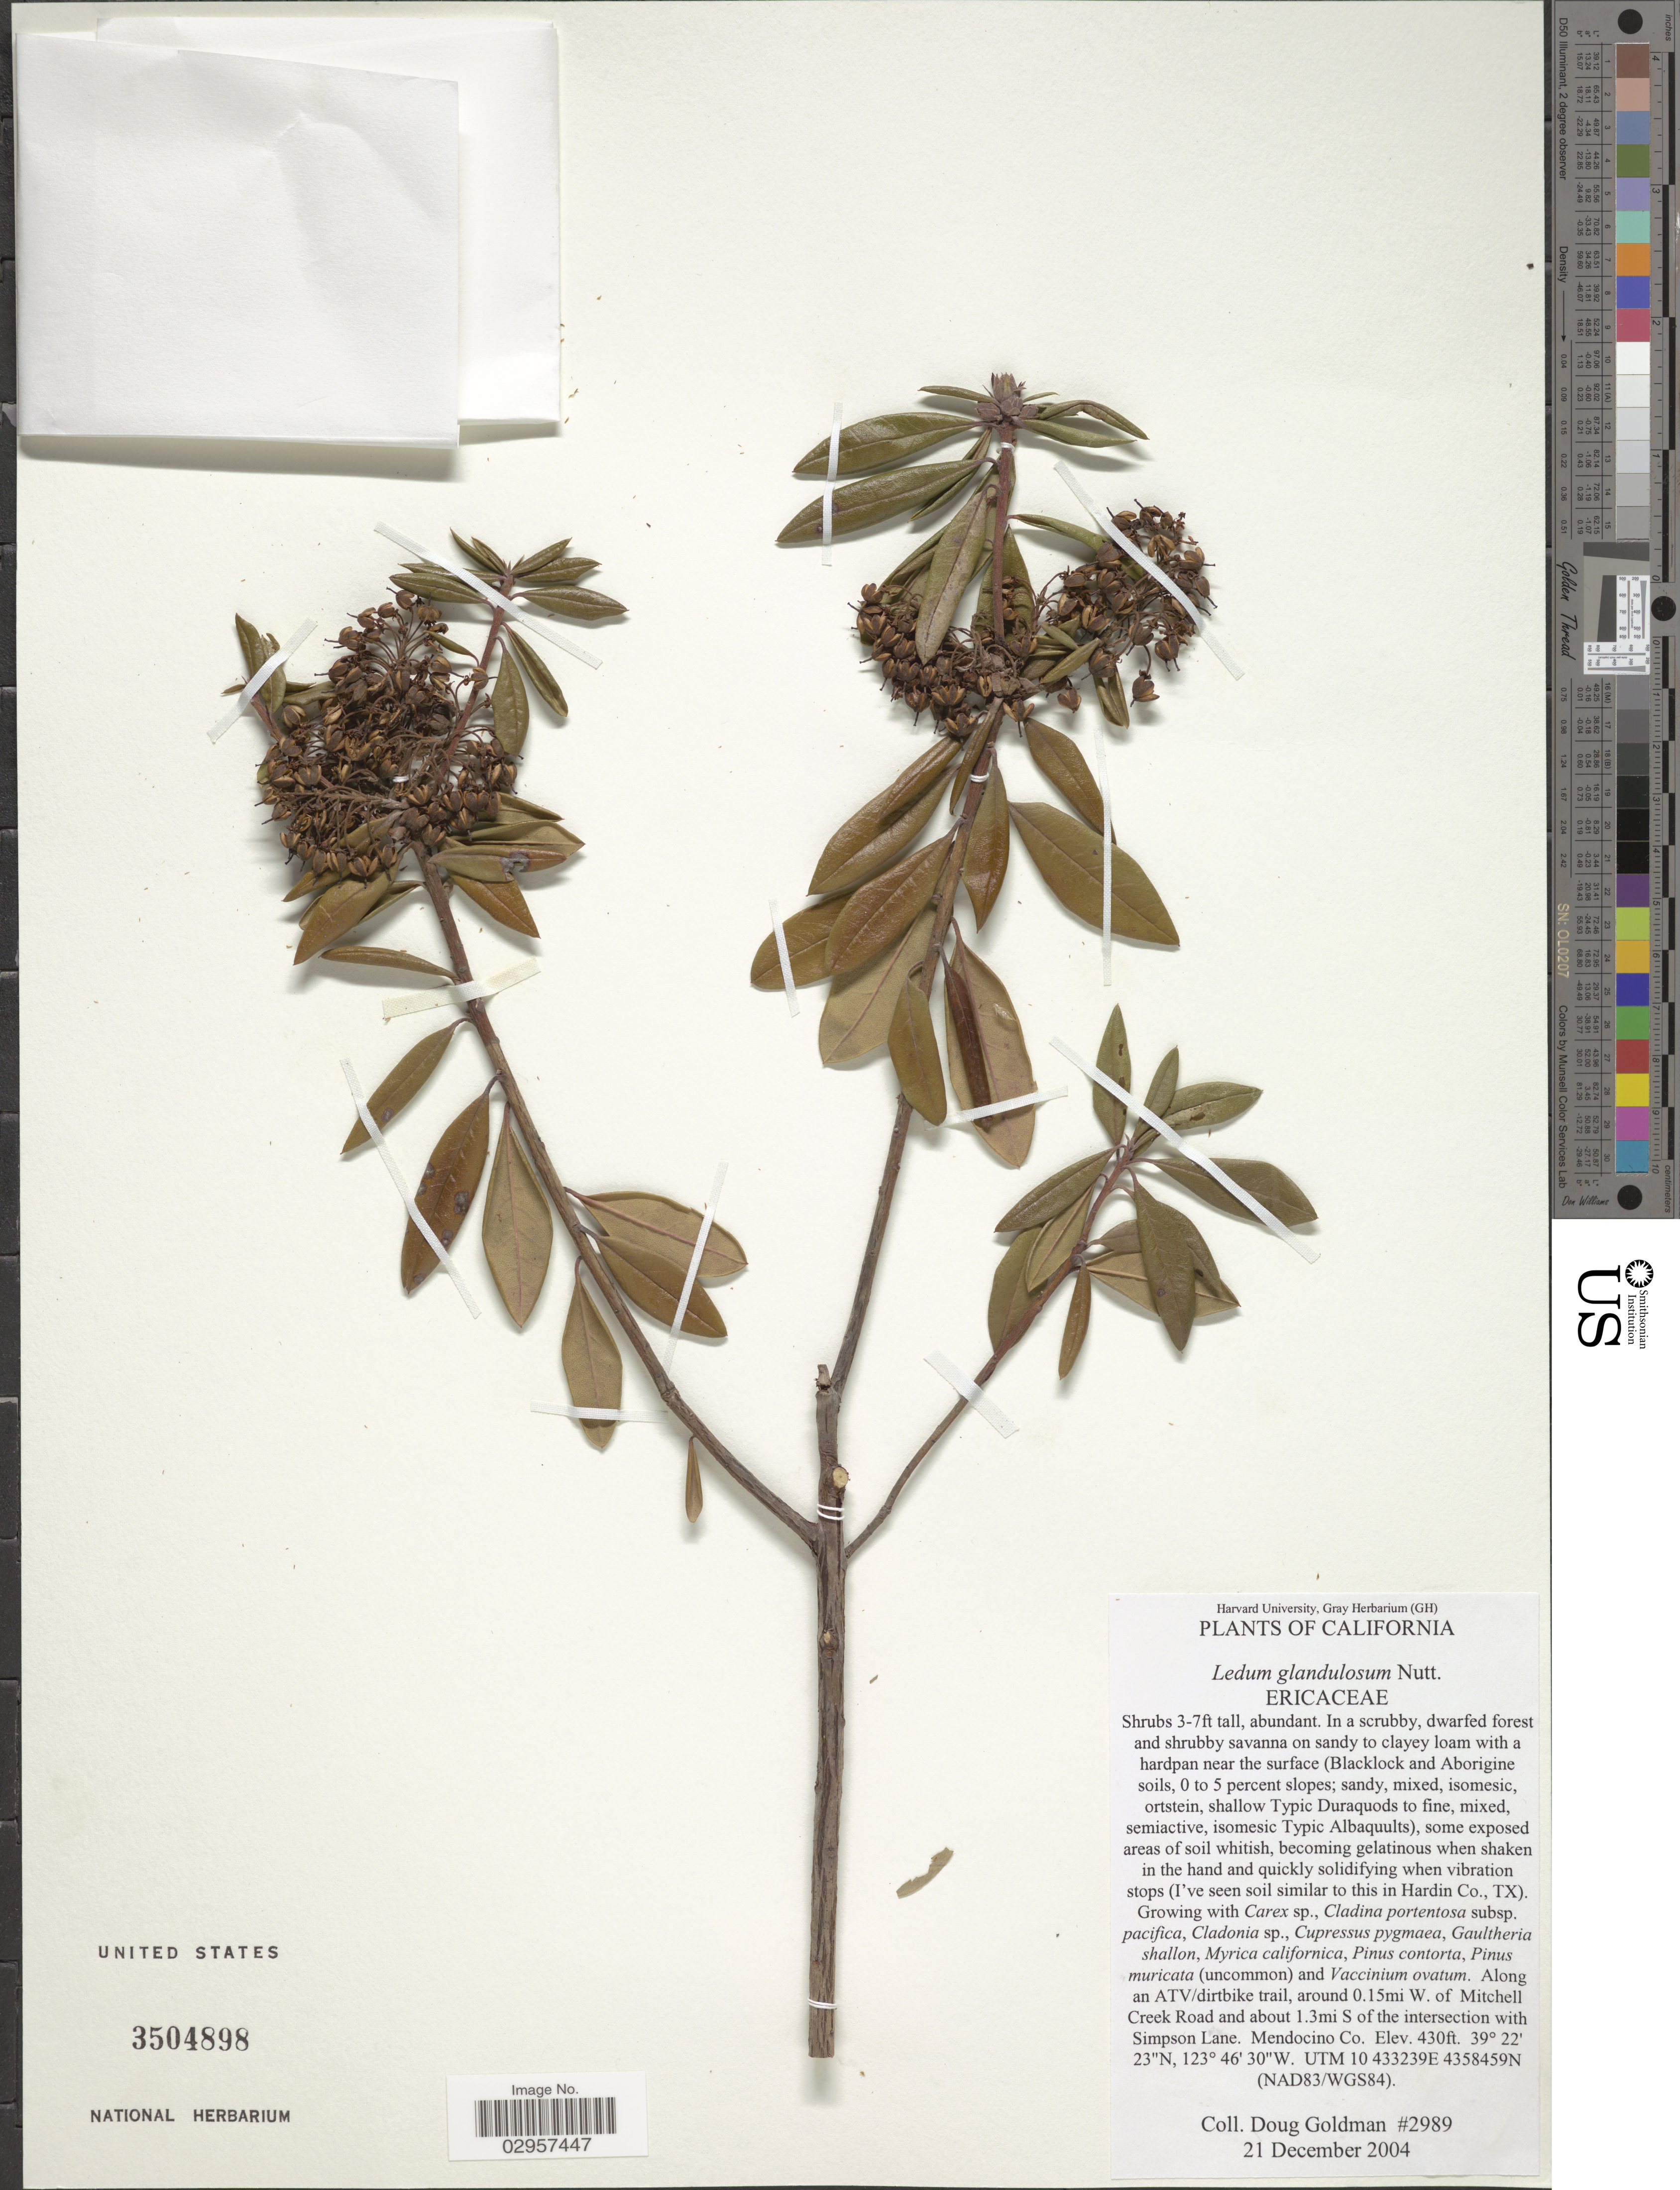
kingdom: Plantae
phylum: Tracheophyta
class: Magnoliopsida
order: Ericales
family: Ericaceae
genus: Ledum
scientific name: Ledum glandulosum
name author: Nutt.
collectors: D. Goldman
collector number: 2989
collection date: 2004-12-21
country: United States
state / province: California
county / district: Mendocino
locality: Along an ATV-dirtbike trail, around 0.15 mi W. of Mitchell Creek Road and about 1.3mi S of the intersection with Simpson Lane, Mendocino Co.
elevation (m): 131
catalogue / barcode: US 3504898